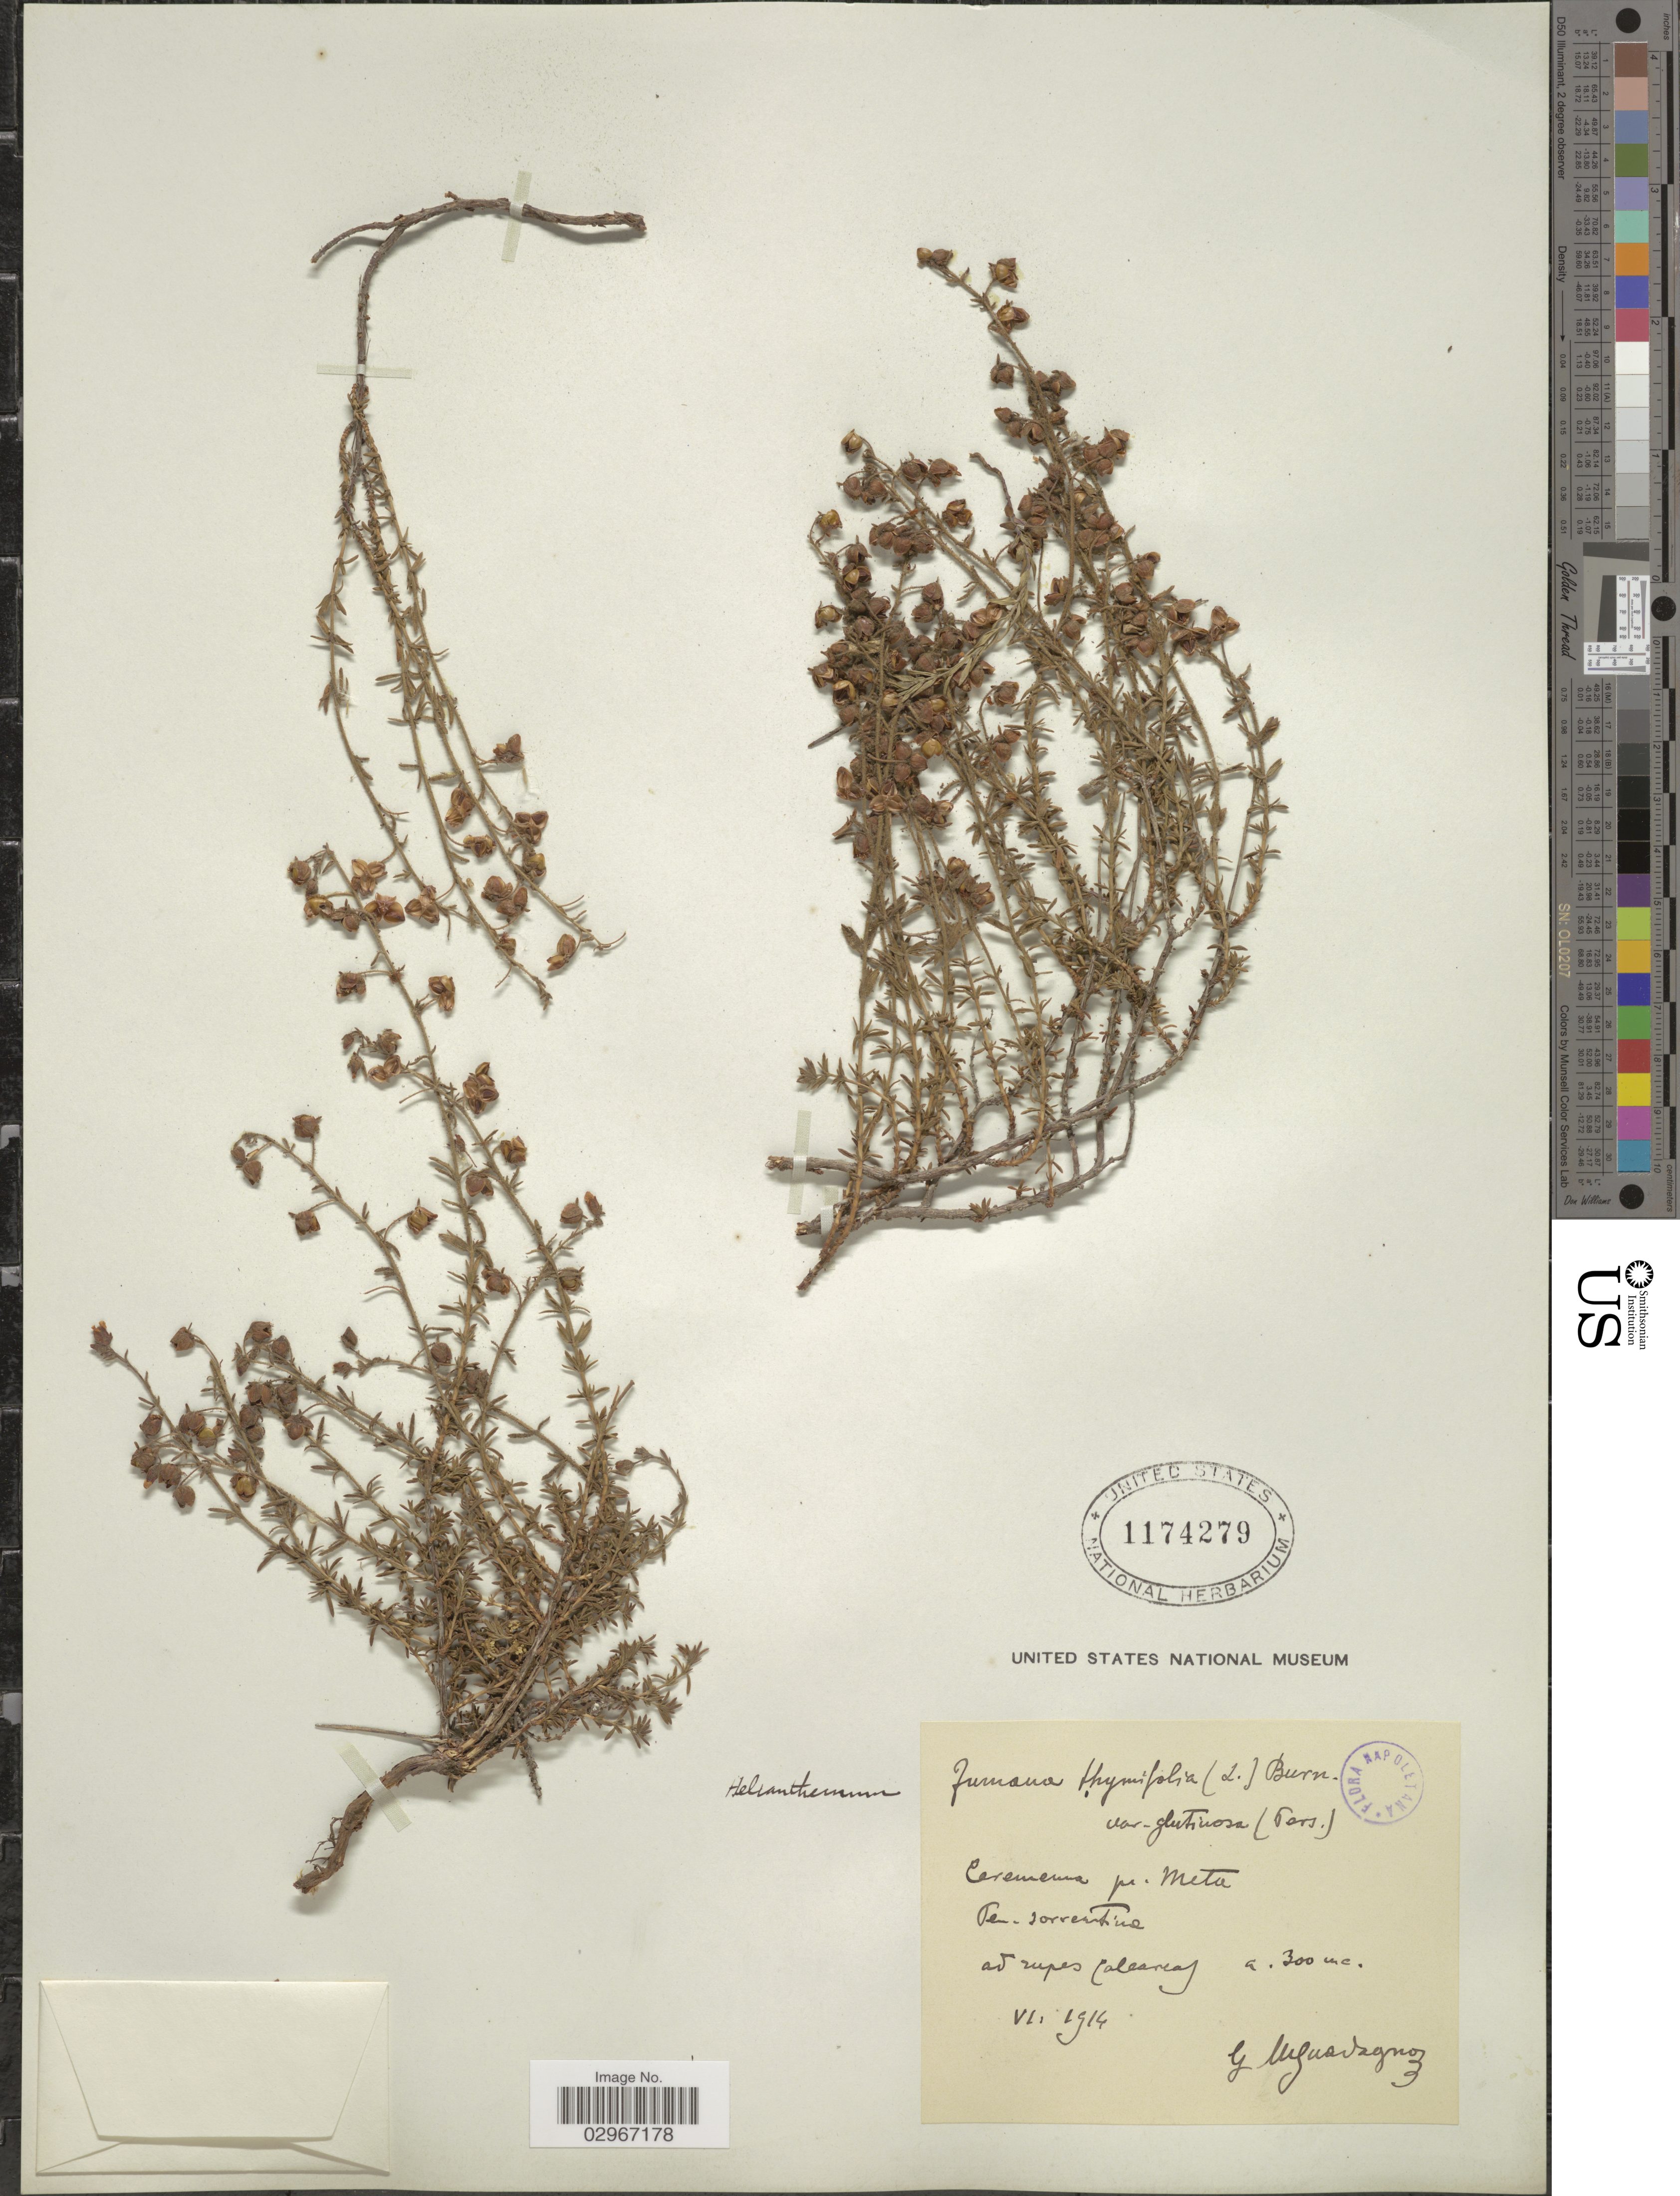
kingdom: Plantae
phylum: Tracheophyta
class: Magnoliopsida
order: Malvales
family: Cistaceae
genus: Helianthemum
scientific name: Helianthemum thymifolium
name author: (L.) Dum. Cours.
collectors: G. Urguadagnoz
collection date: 1914-06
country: Colombia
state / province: Meta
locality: Ceremema pr. Meta. Ter. Sorrentine ad rupes calereas. [interpreted]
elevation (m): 300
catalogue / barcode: US 1174279